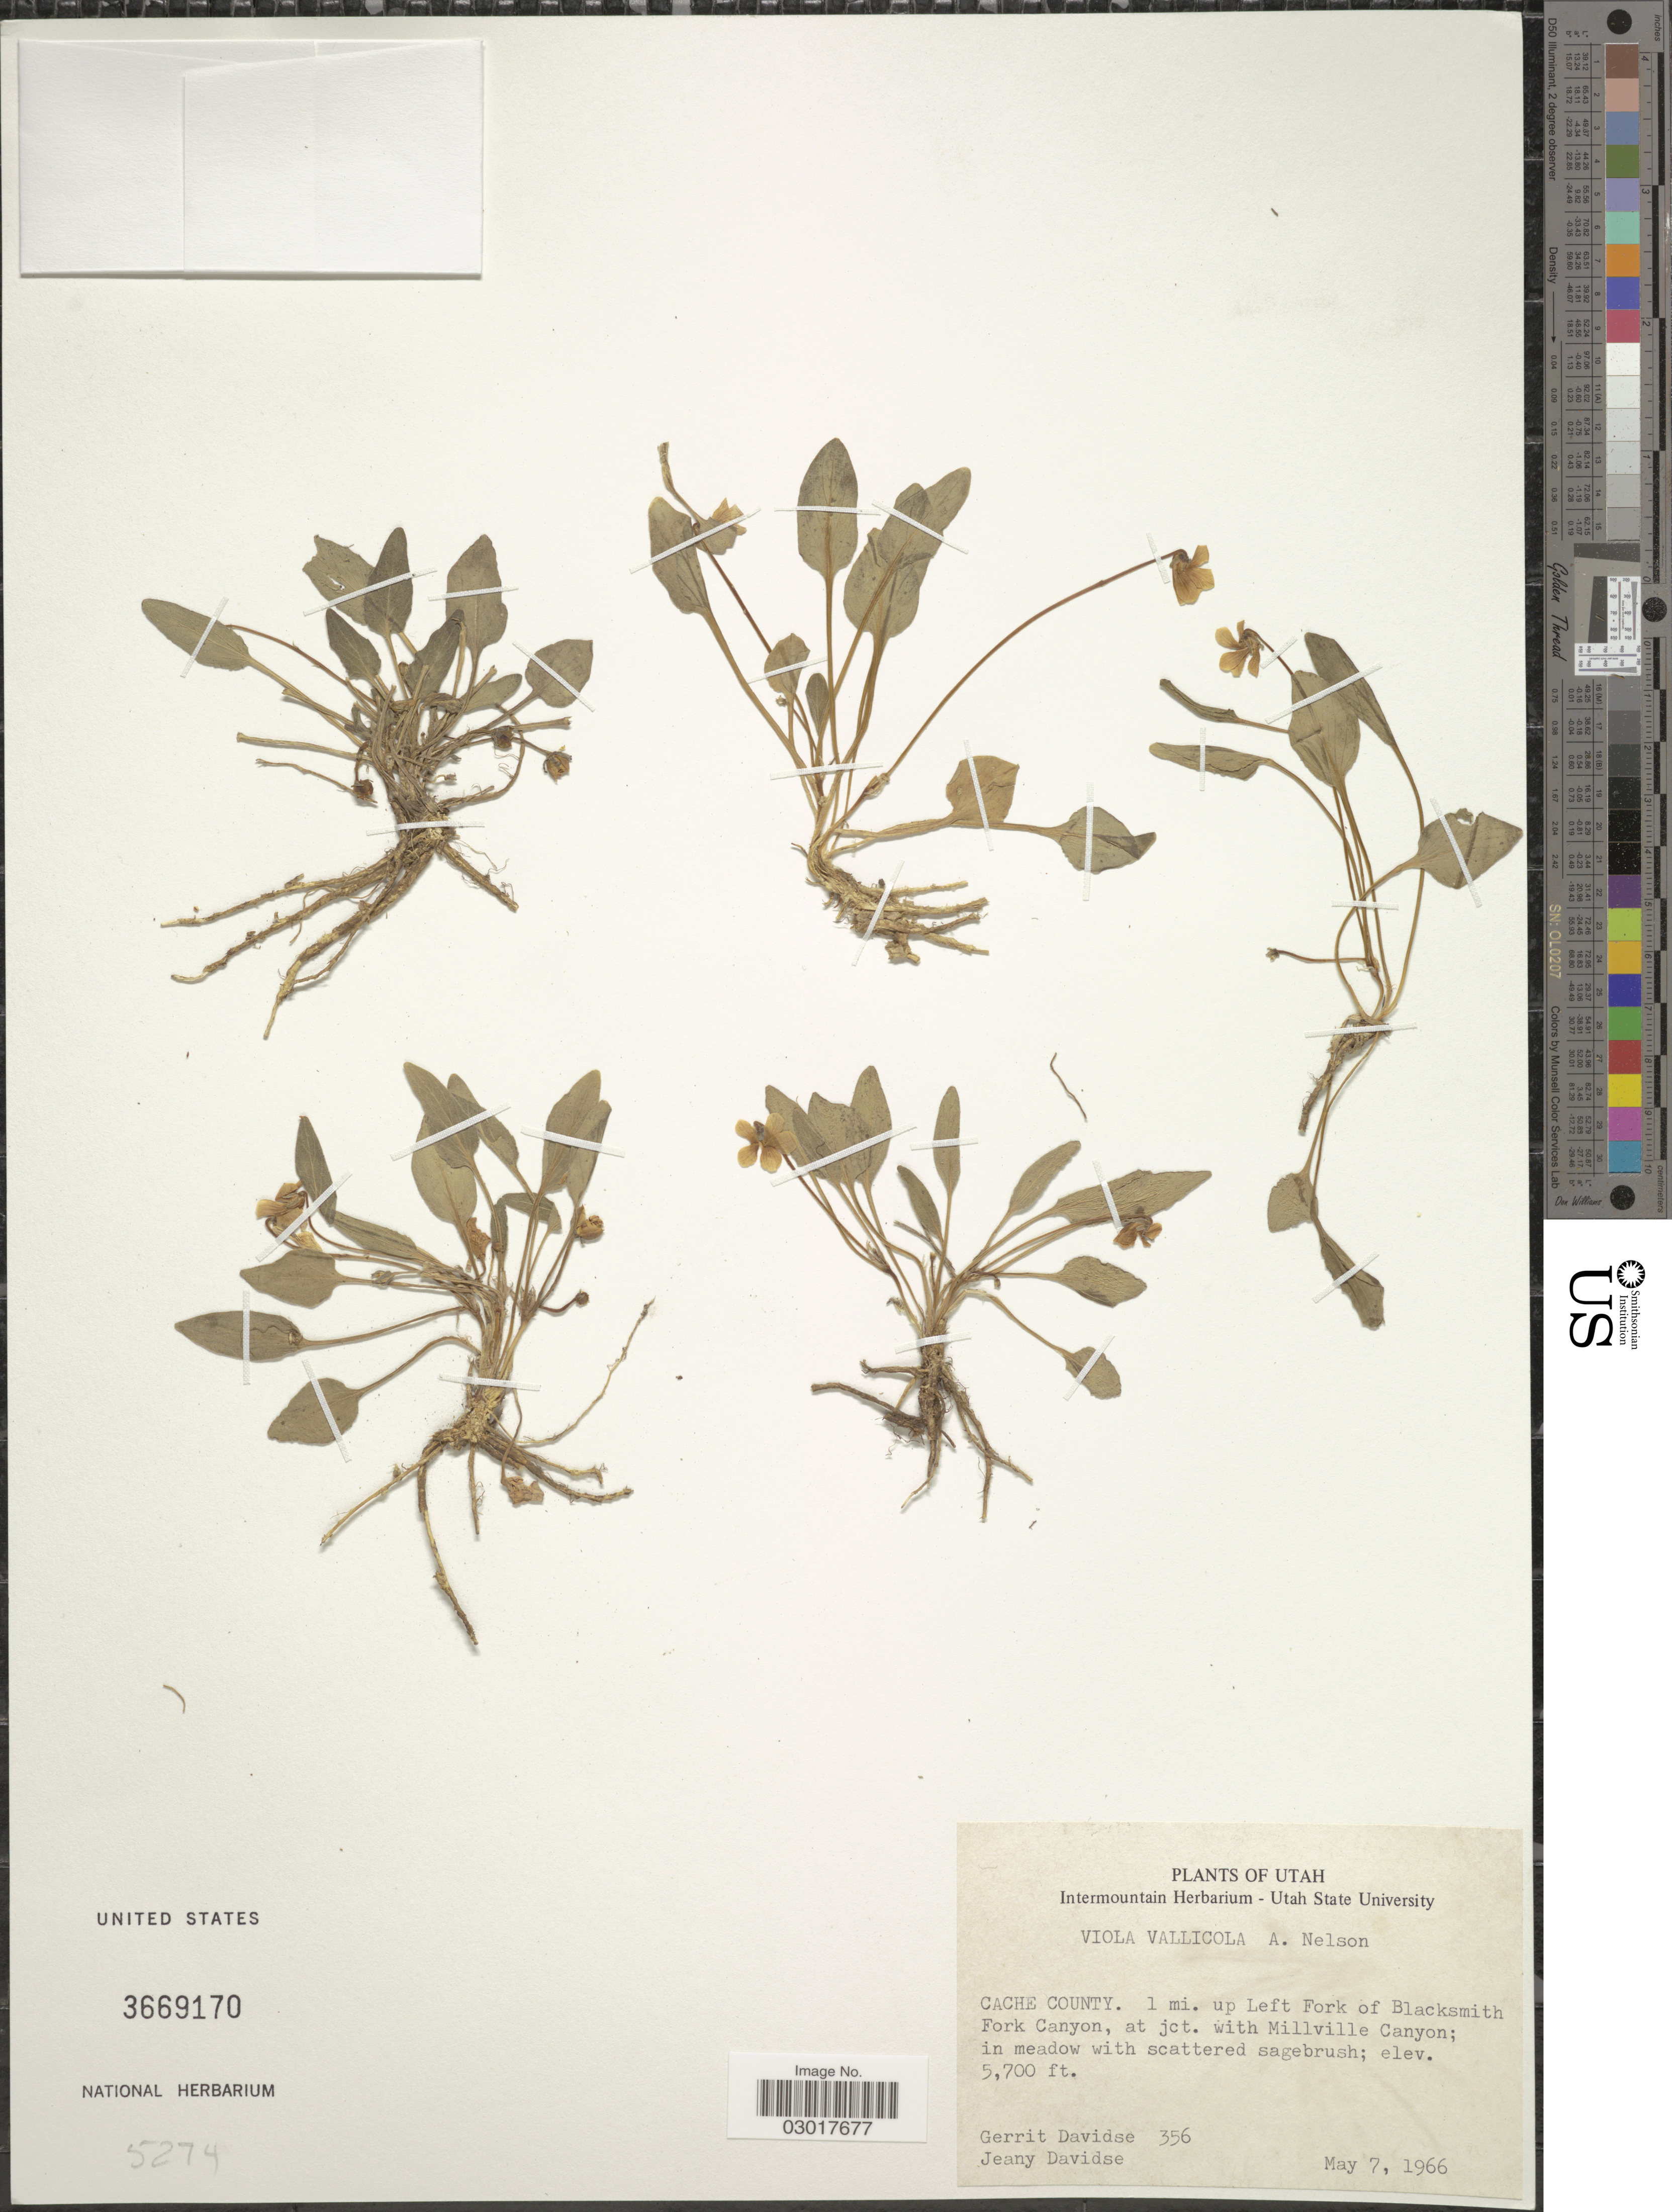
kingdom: Plantae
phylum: Tracheophyta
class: Magnoliopsida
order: Malpighiales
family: Violaceae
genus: Viola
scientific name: Viola vallicola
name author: A. Nelson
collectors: G. Davidse & J. Davidse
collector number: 356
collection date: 1966-05-07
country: United States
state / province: Utah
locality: Cache County. 1 mi. up Left Fork of Blacksmith Fork Canyon, at jct. with Millville Canyon.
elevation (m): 1737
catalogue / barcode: US 3669170